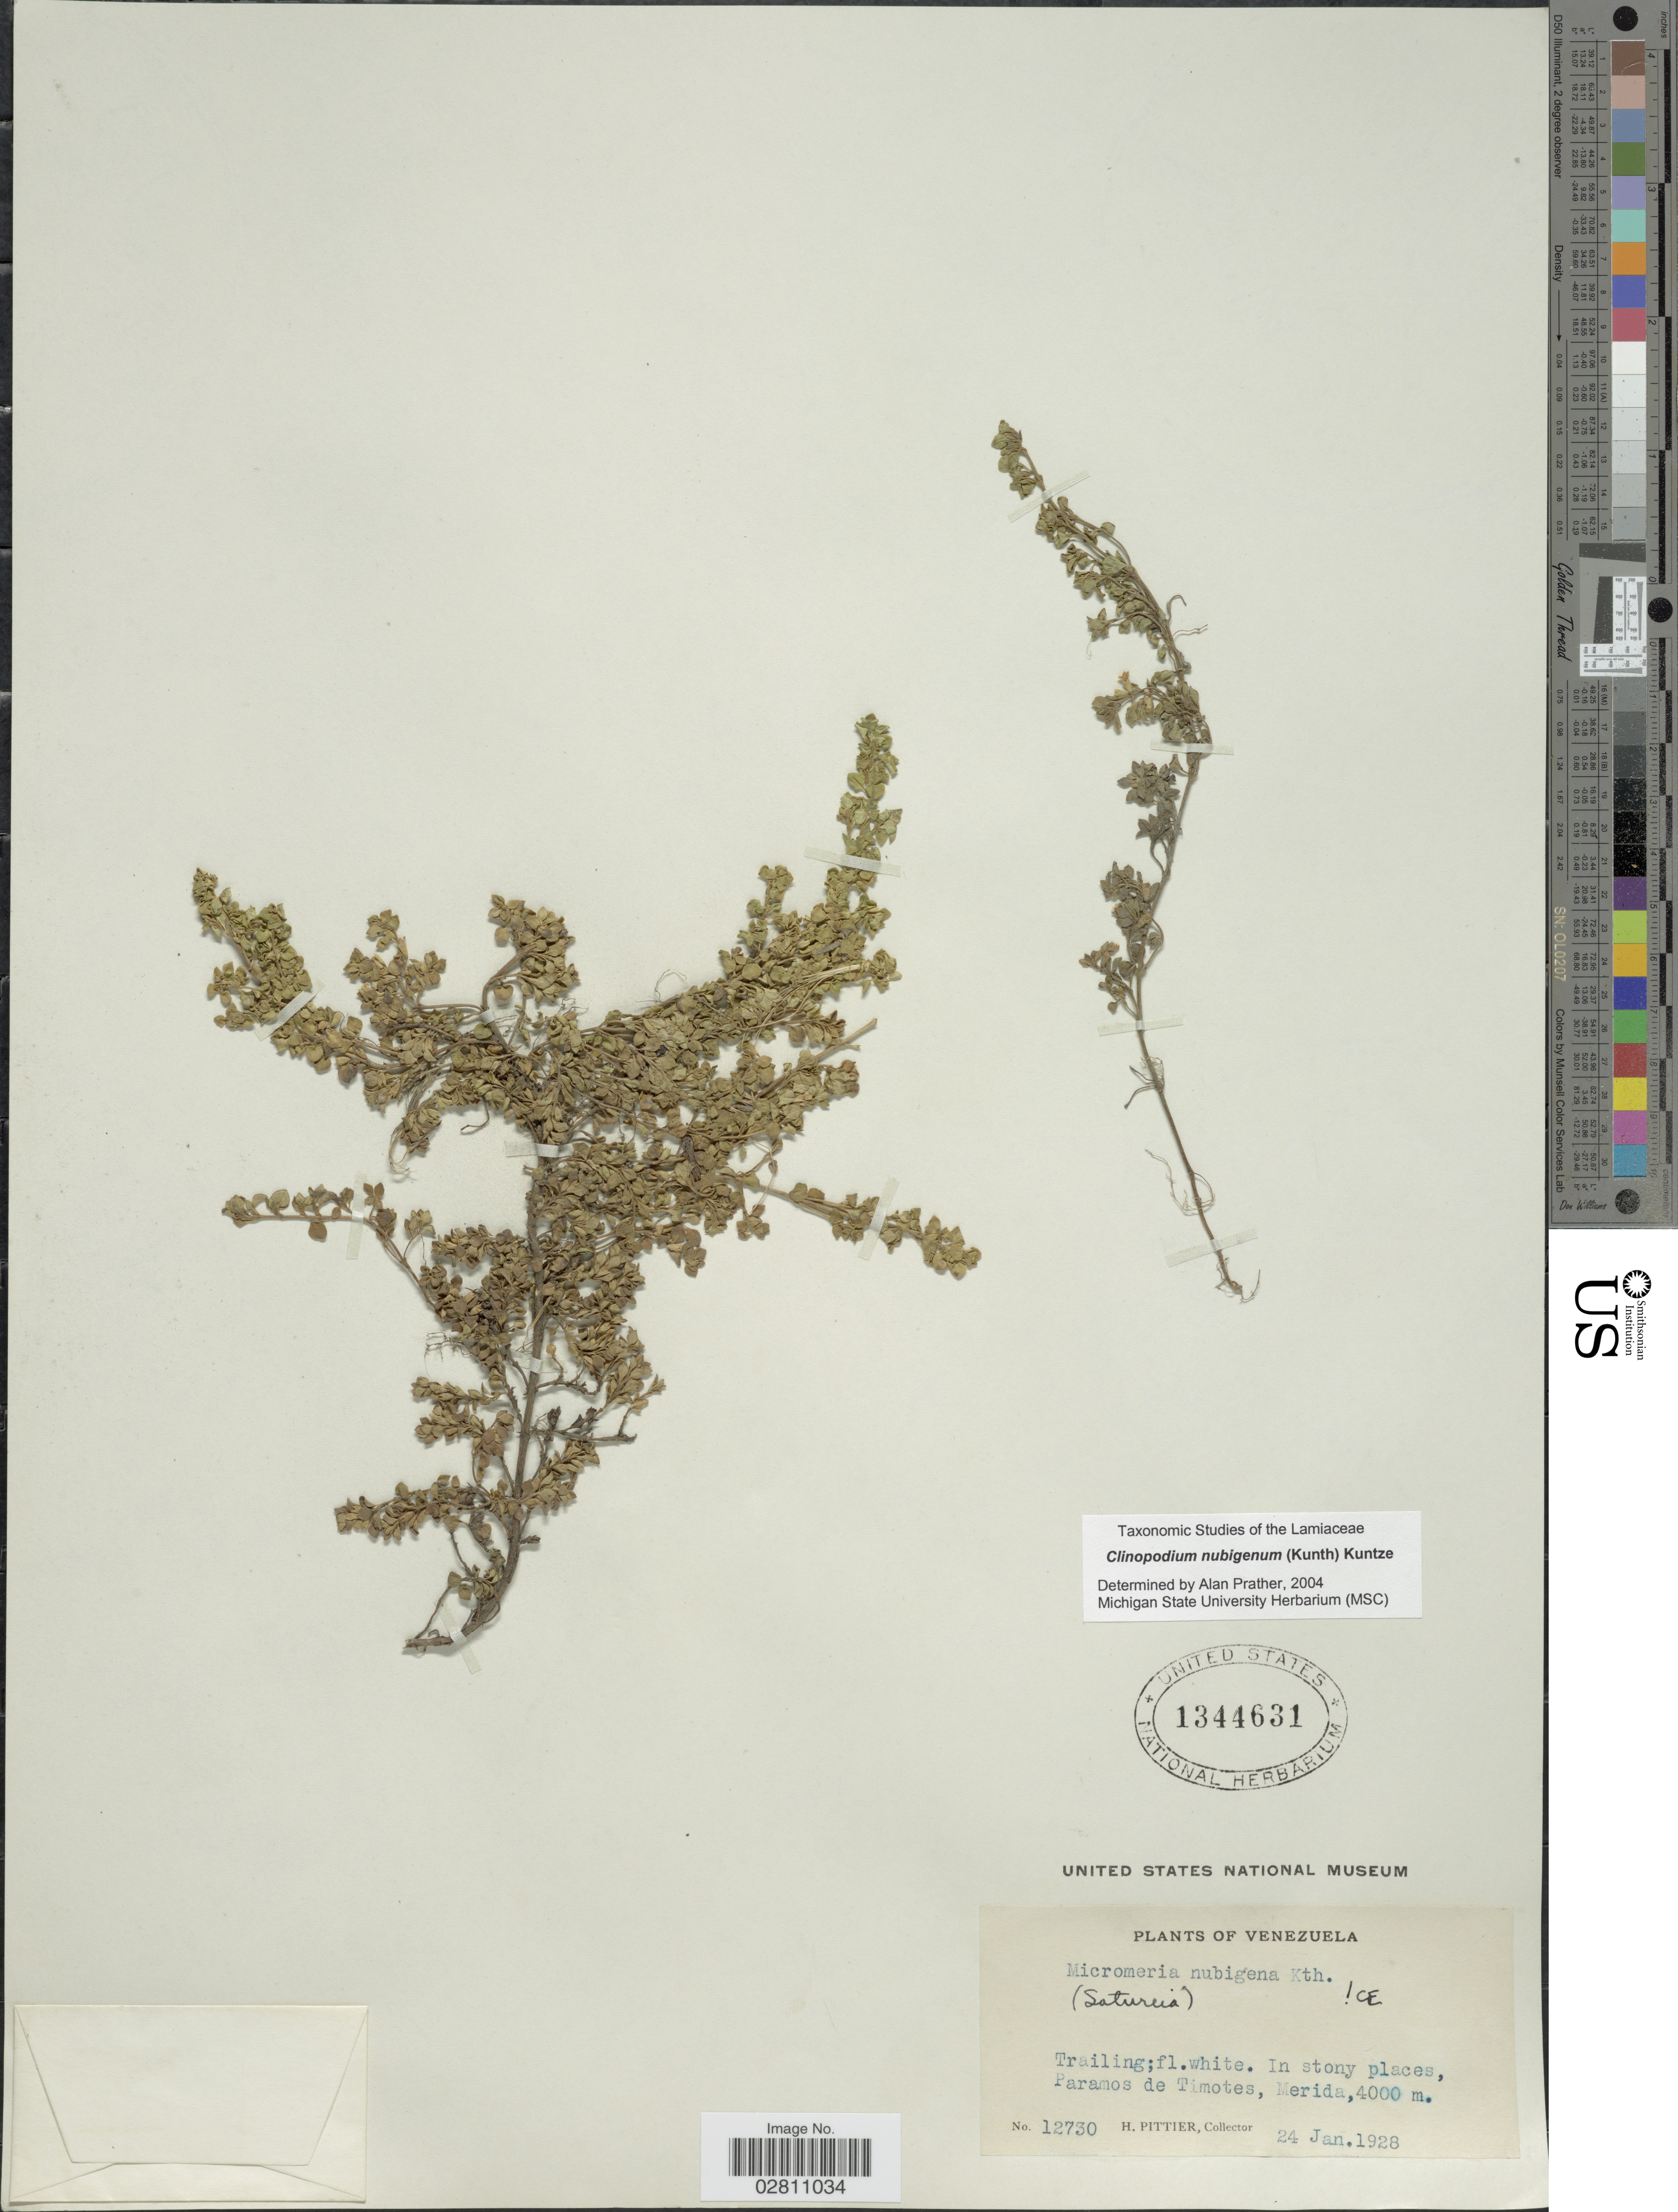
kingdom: Plantae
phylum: Tracheophyta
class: Magnoliopsida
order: Lamiales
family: Lamiaceae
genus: Clinopodium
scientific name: Clinopodium nubigenum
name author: (Kunth) Kuntze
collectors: H. F. Pittier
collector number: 12730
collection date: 1928-01-24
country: Venezuela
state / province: Mérida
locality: Paramos de Timotes, Merida.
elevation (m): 4000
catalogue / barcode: US 1344631